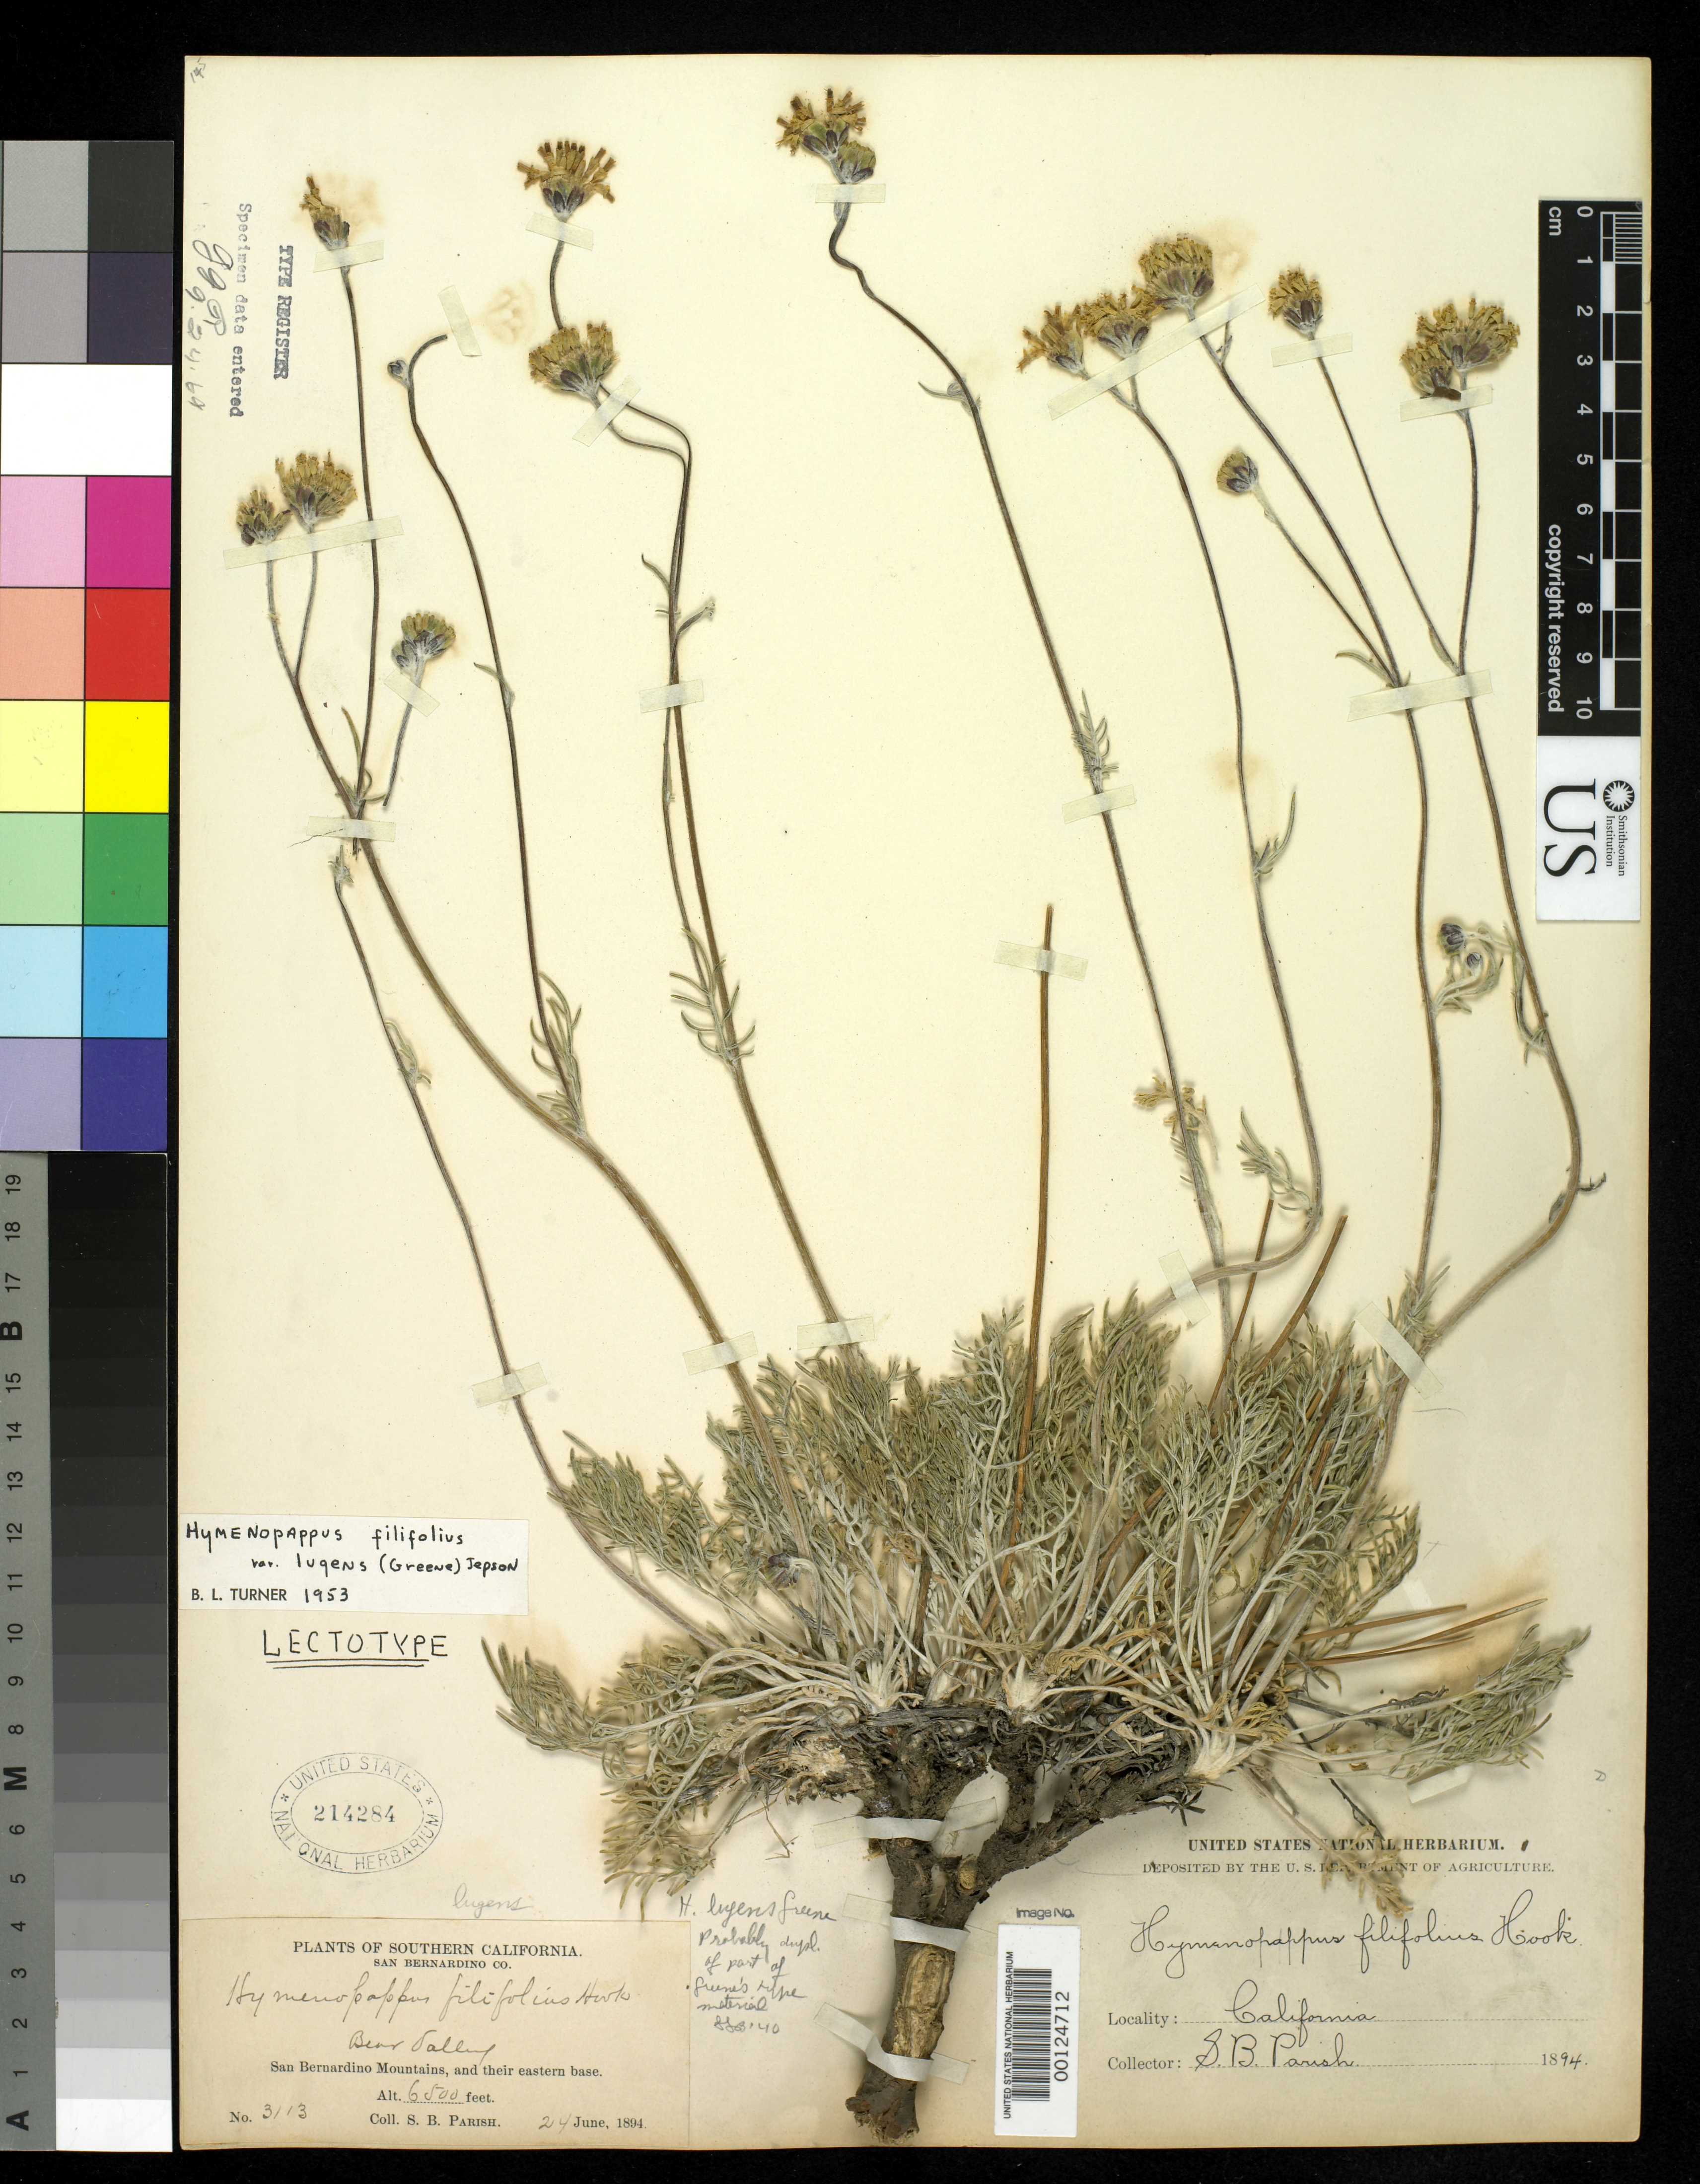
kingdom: Plantae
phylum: Tracheophyta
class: Magnoliopsida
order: Asterales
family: Asteraceae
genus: Hymenopappus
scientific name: Hymenopappus lugens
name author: Greene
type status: Lectotype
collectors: S. B. Parish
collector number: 3113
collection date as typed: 24 Jun 1894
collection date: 1894-06-24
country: United States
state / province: California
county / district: San Bernardino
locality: Bear Valley.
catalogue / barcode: US 214284